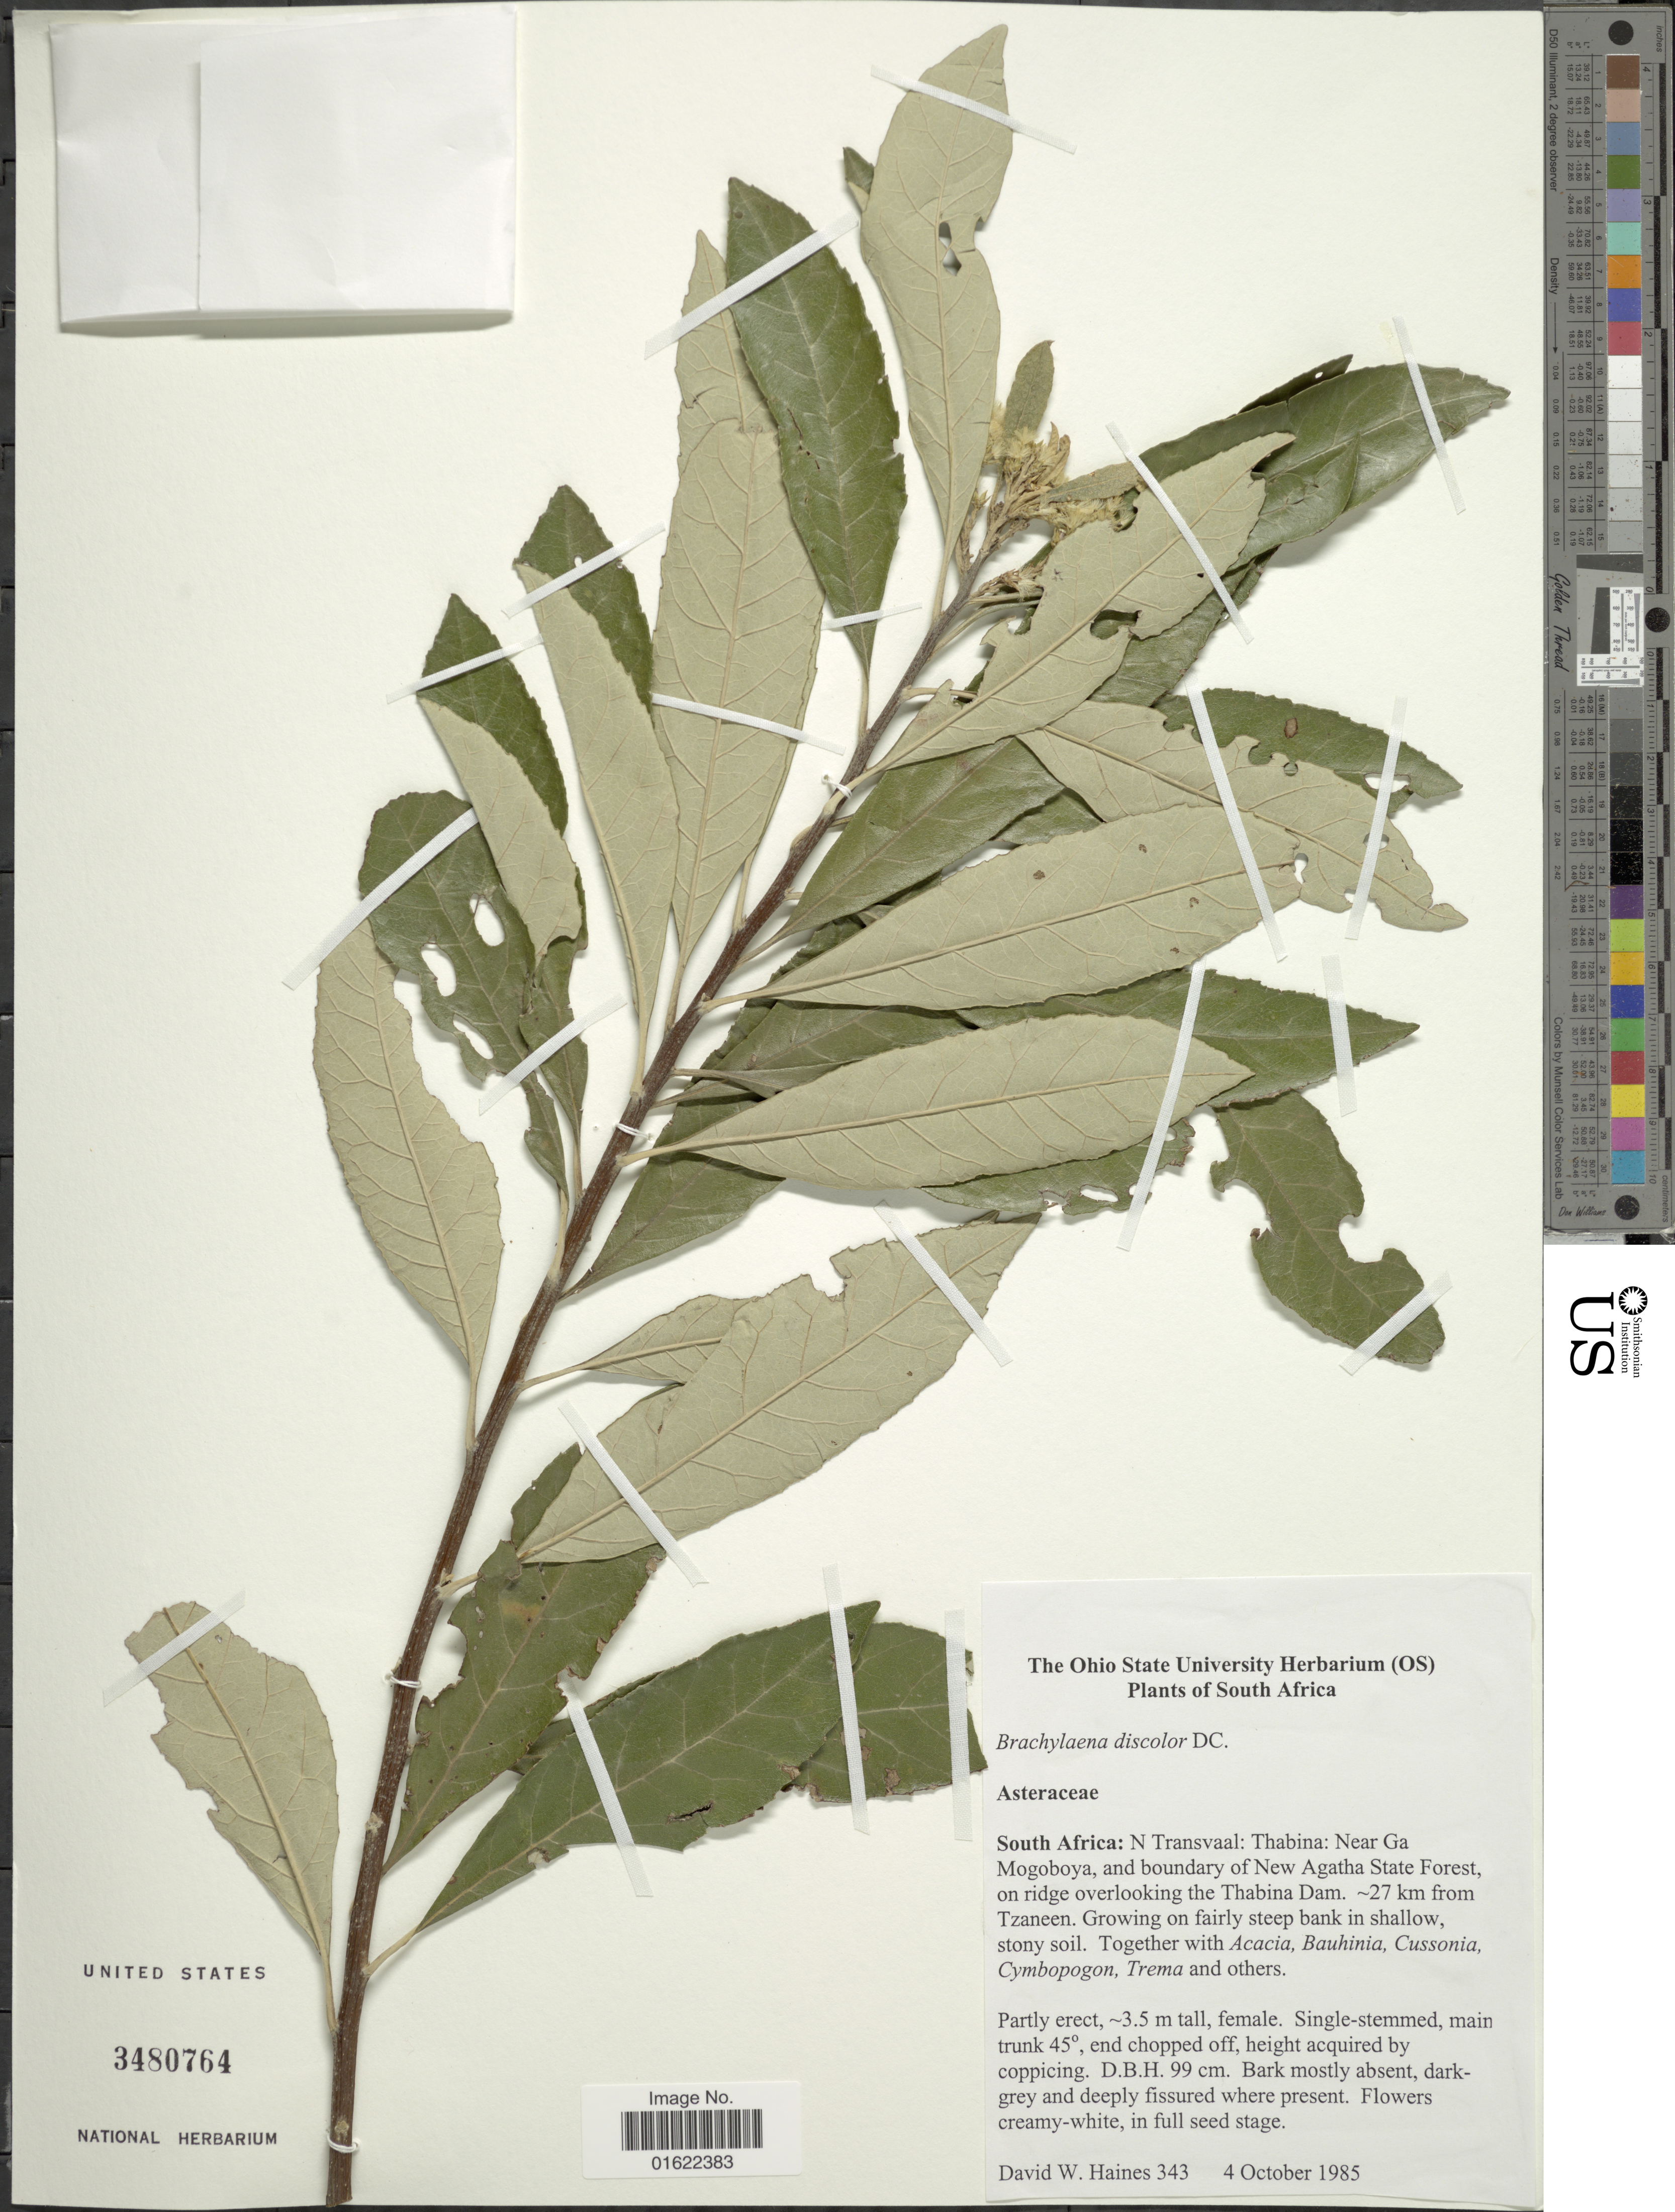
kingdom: Plantae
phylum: Tracheophyta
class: Magnoliopsida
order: Asterales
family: Asteraceae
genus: Brachylaena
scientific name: Brachylaena discolor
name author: DC.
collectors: D. Haines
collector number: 343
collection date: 1985-10-04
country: South Africa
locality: N Transvaal: Thabina: Near Ga Mogoboya, and boundary of New Agatha State forest, on ridge overlooking the Thabina Dam. 27 km from Tzaneen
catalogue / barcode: US 3480764